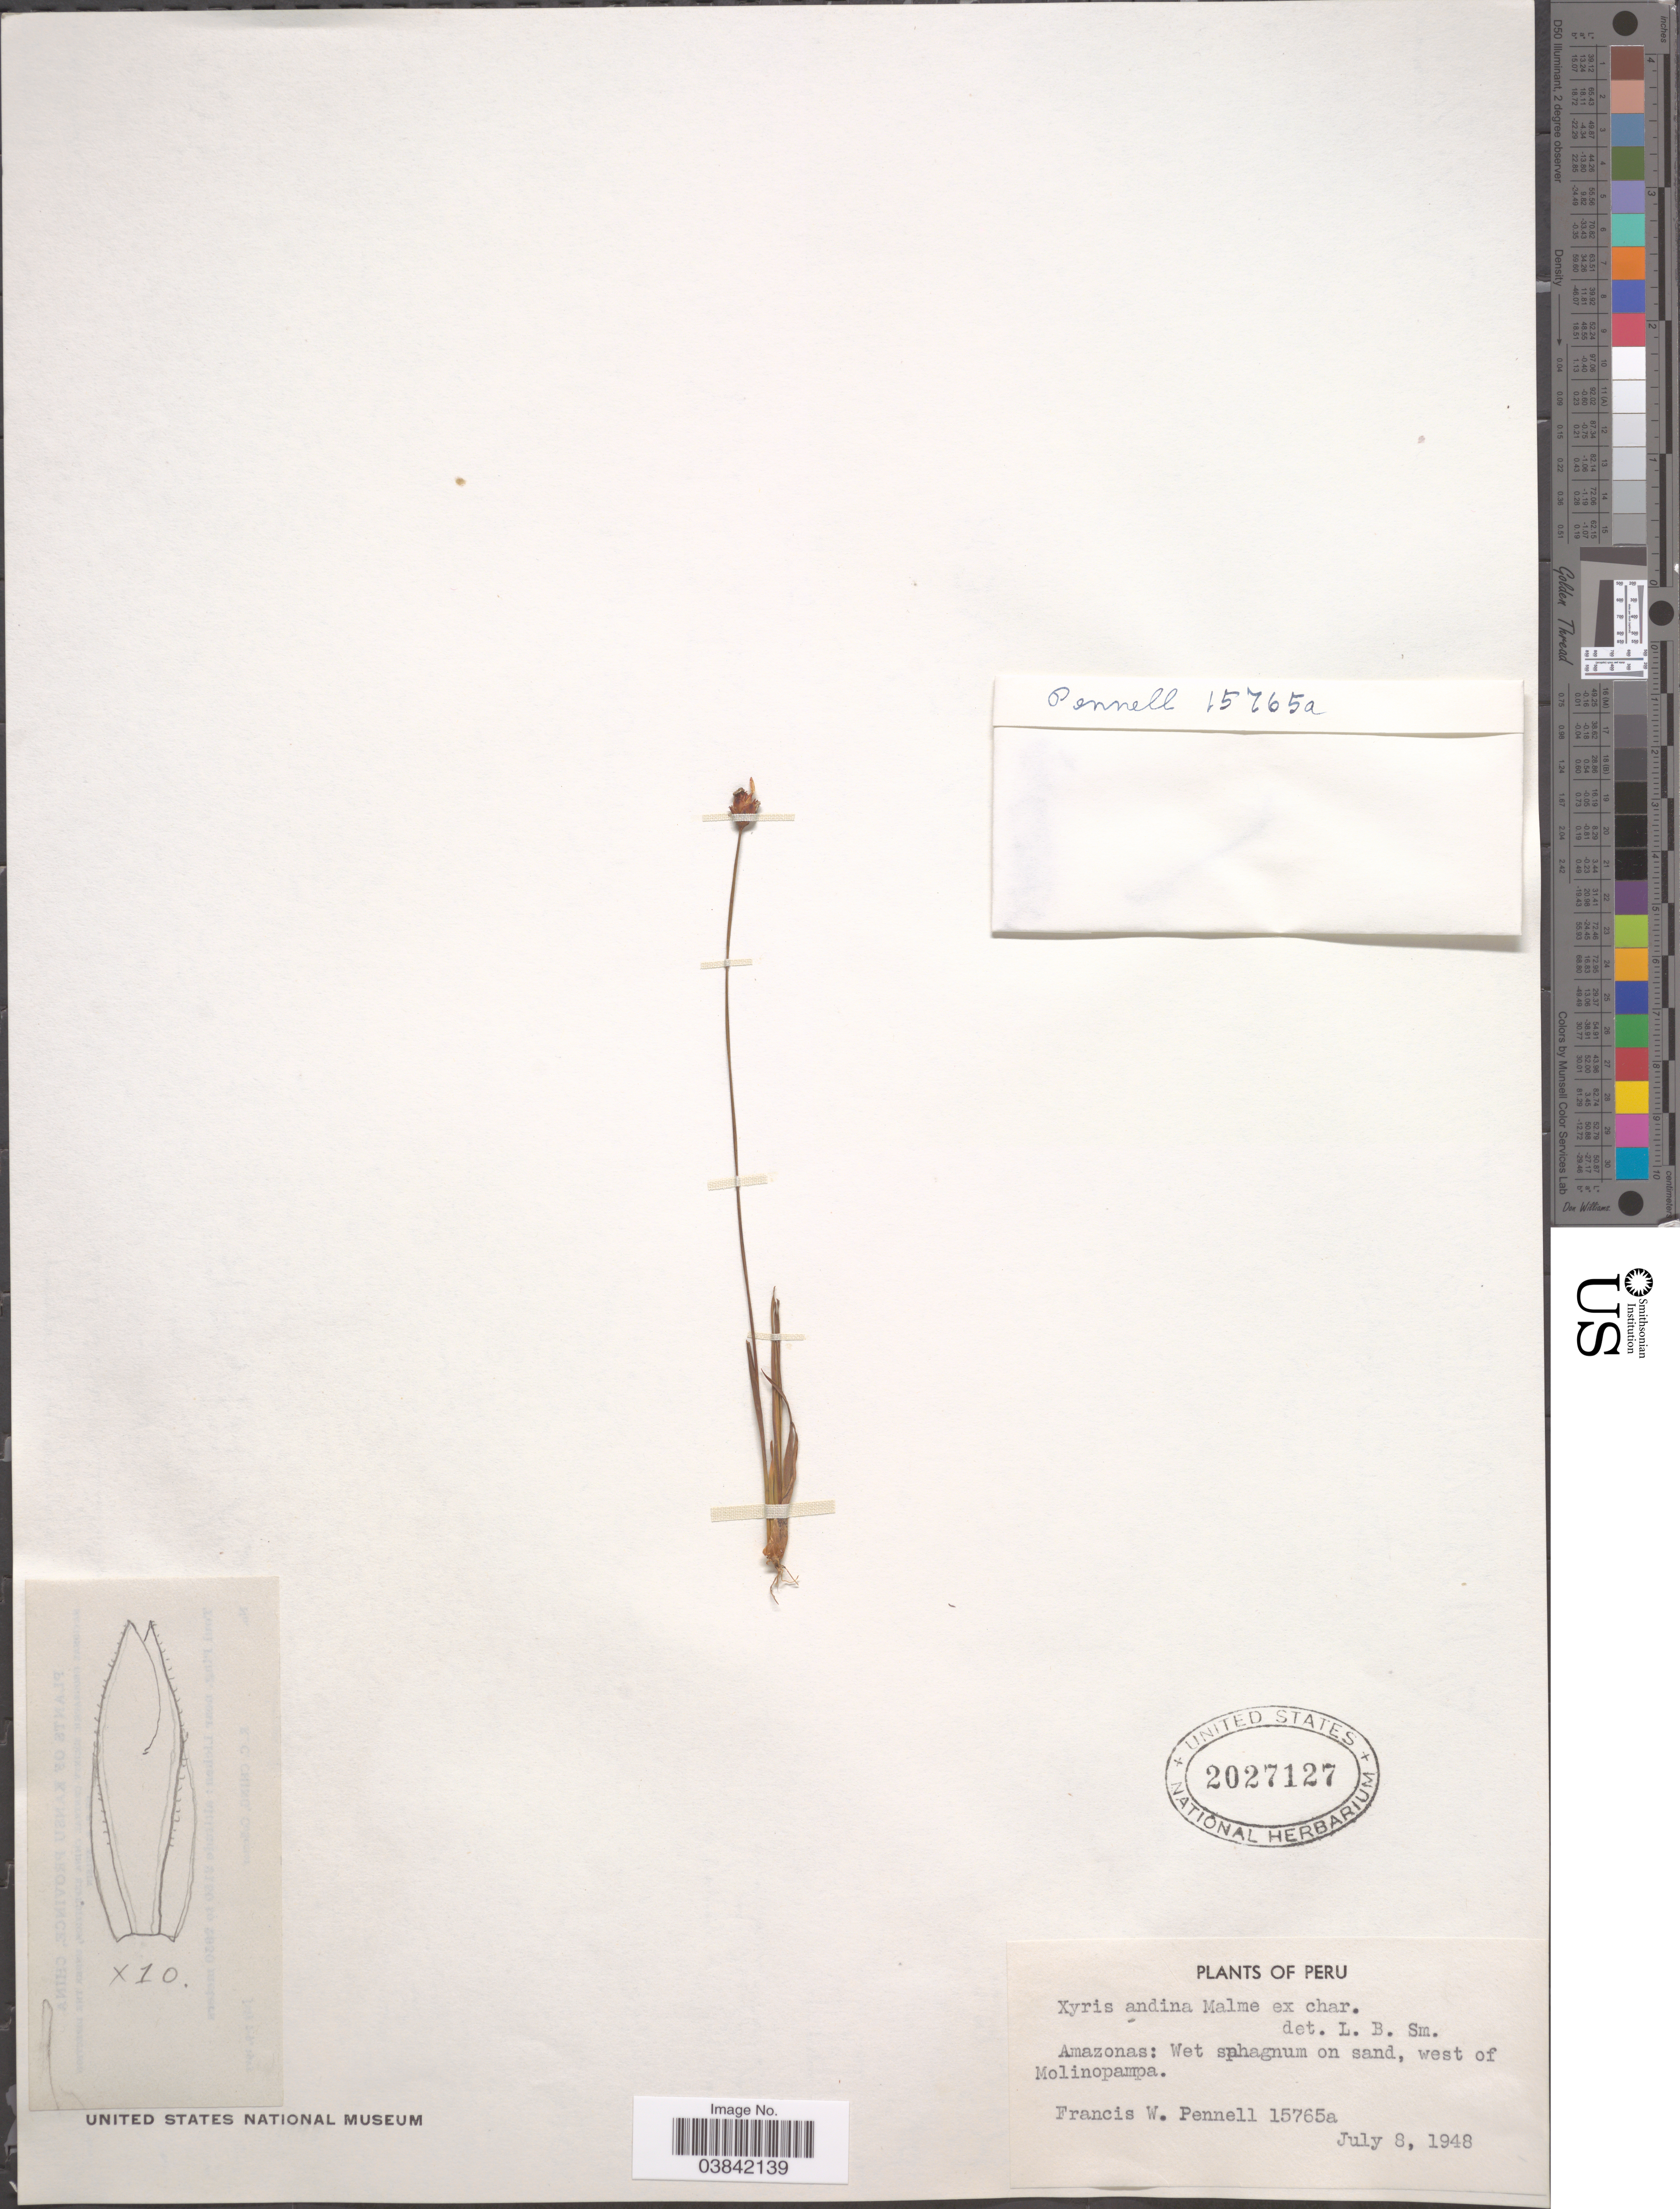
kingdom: Plantae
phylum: Tracheophyta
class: Liliopsida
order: Poales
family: Xyridaceae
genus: Xyris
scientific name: Xyris andina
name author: Malme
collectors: F. W. Pennell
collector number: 15765a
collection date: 1948-07-08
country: Peru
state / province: Amazonas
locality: West of Molinopampa.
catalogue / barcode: US 2027127